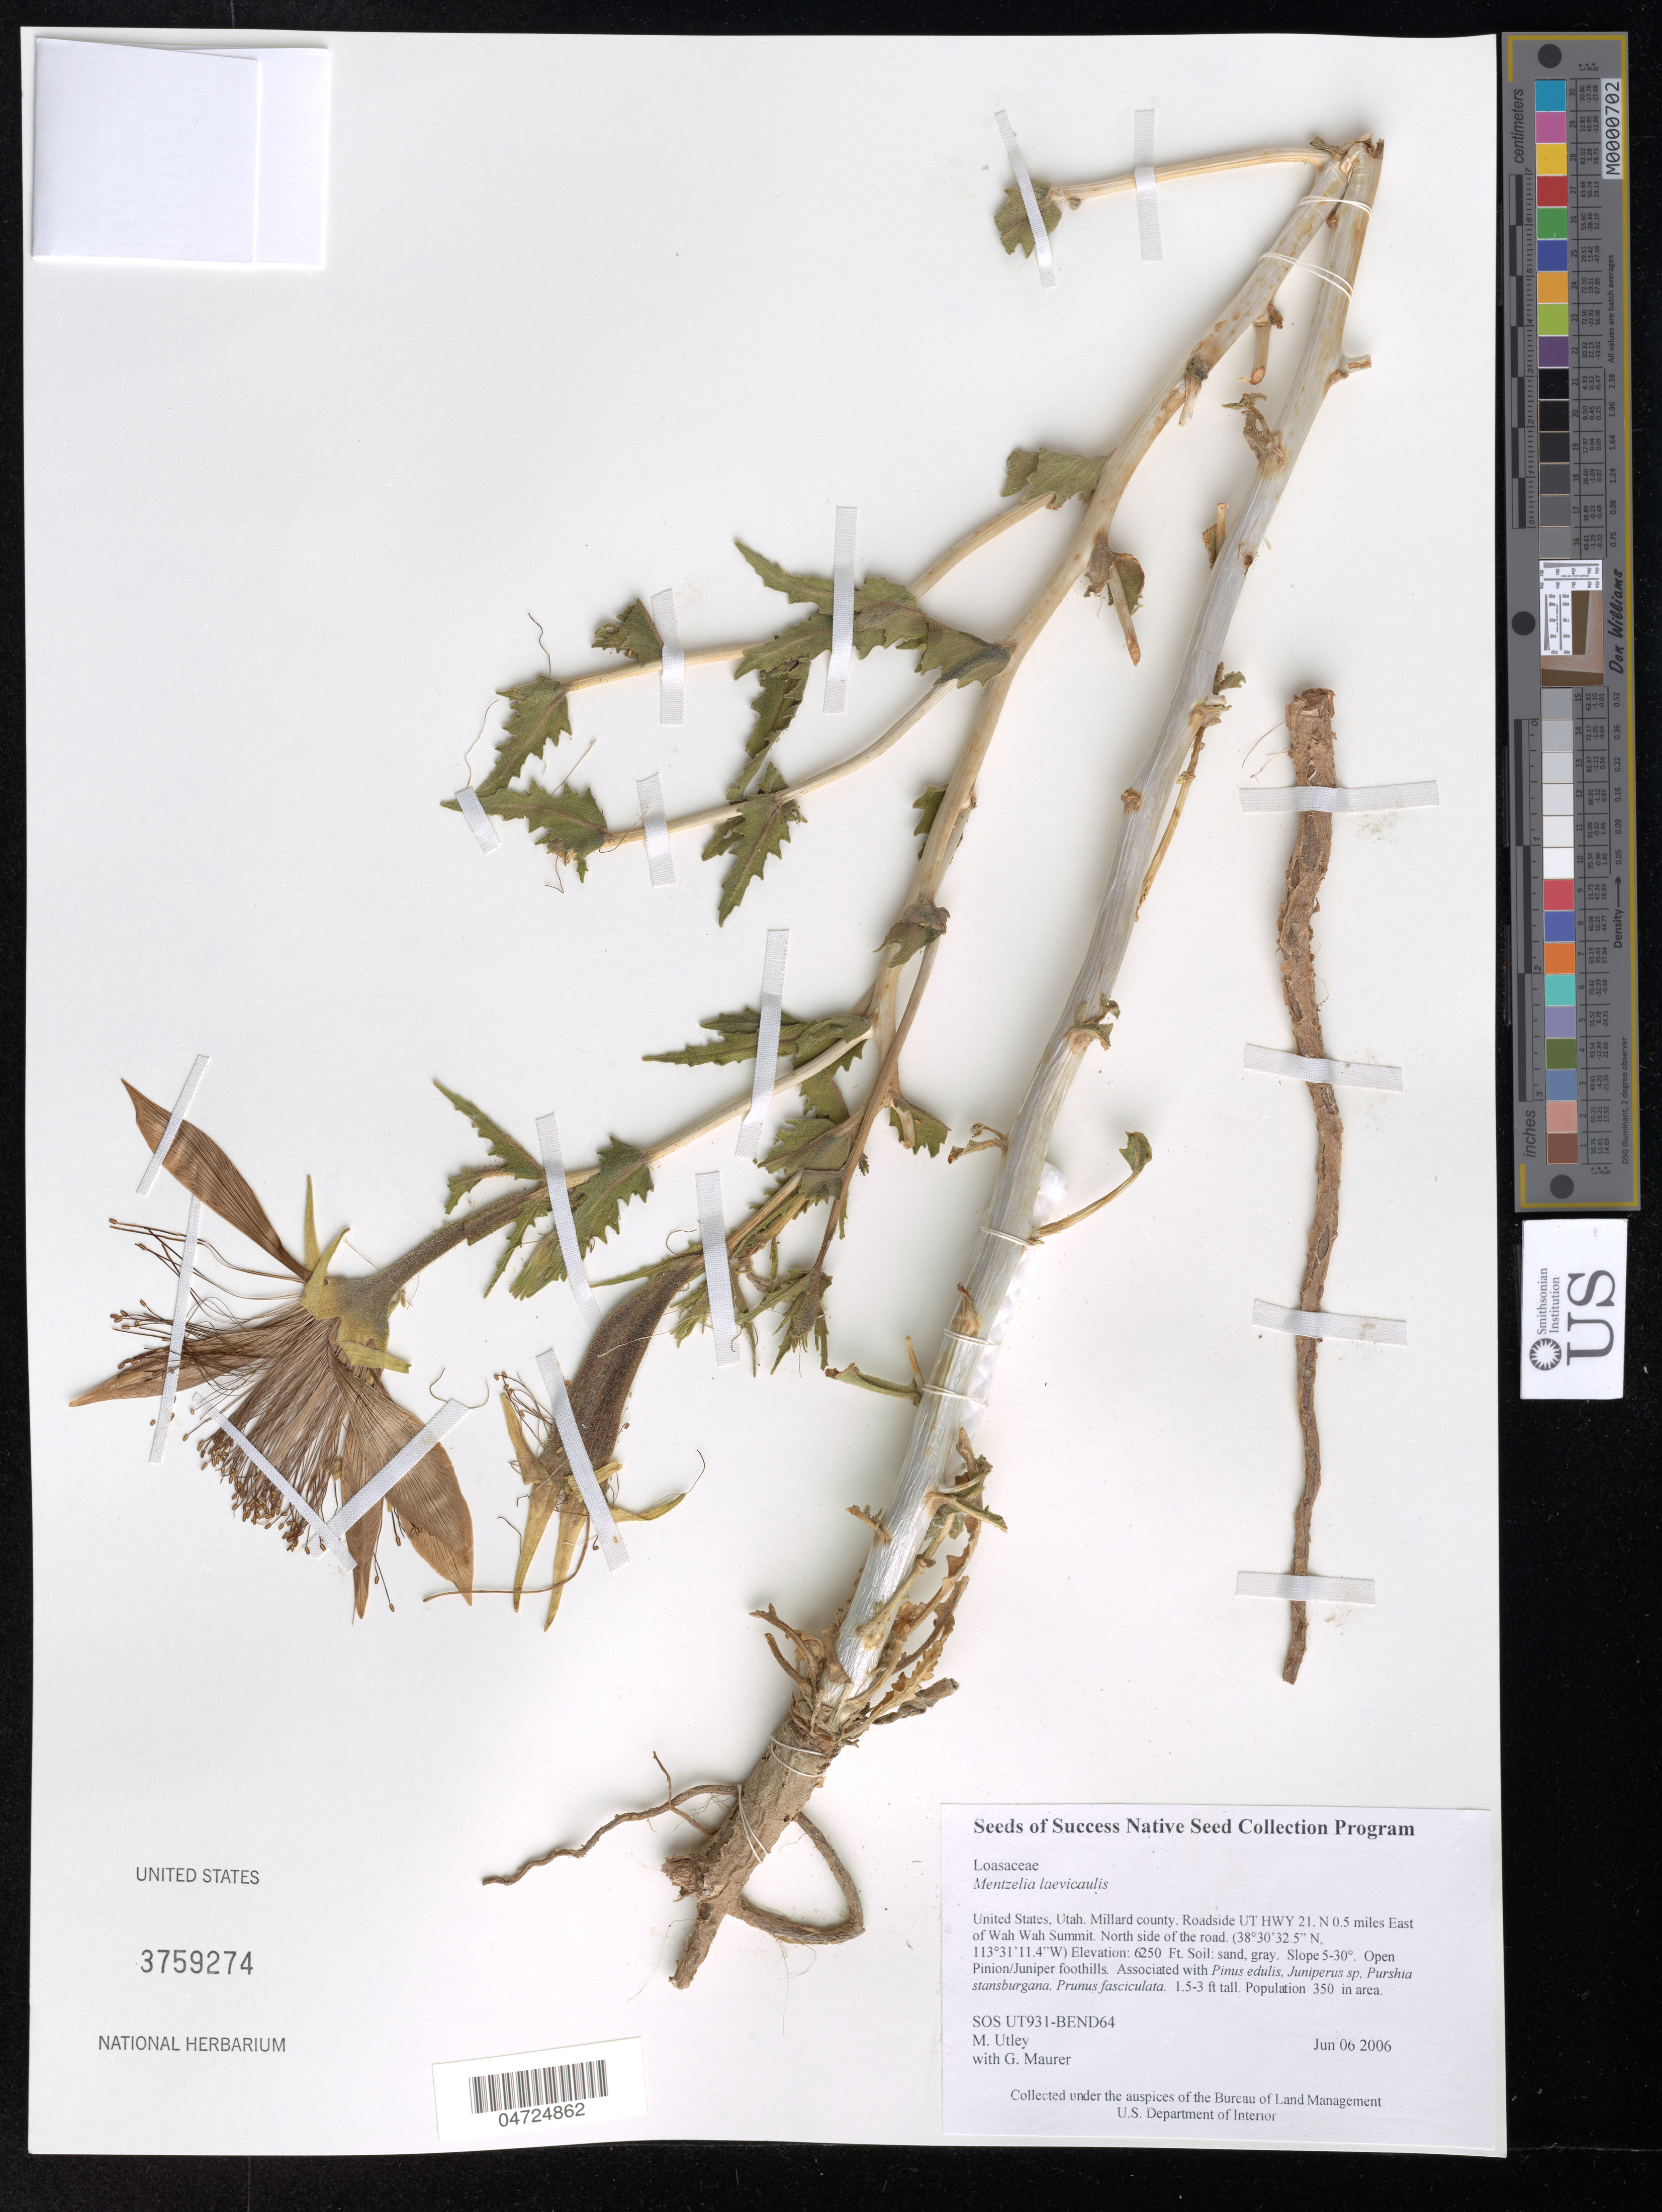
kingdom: Plantae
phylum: Tracheophyta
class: Magnoliopsida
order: Cornales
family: Loasaceae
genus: Mentzelia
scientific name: Mentzelia laevicaulis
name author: (Douglas ex Hook.) Torr. & A. Gray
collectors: M. Utley & G. Maurer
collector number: SOS UT931-BEND64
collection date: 2006-06-06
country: United States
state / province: Utah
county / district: Millard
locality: Millard county. Roadside UT HWY 21. N 0.5 miles East of Wah Wah Summit. North side of the road.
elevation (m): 1905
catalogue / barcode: US 3759274